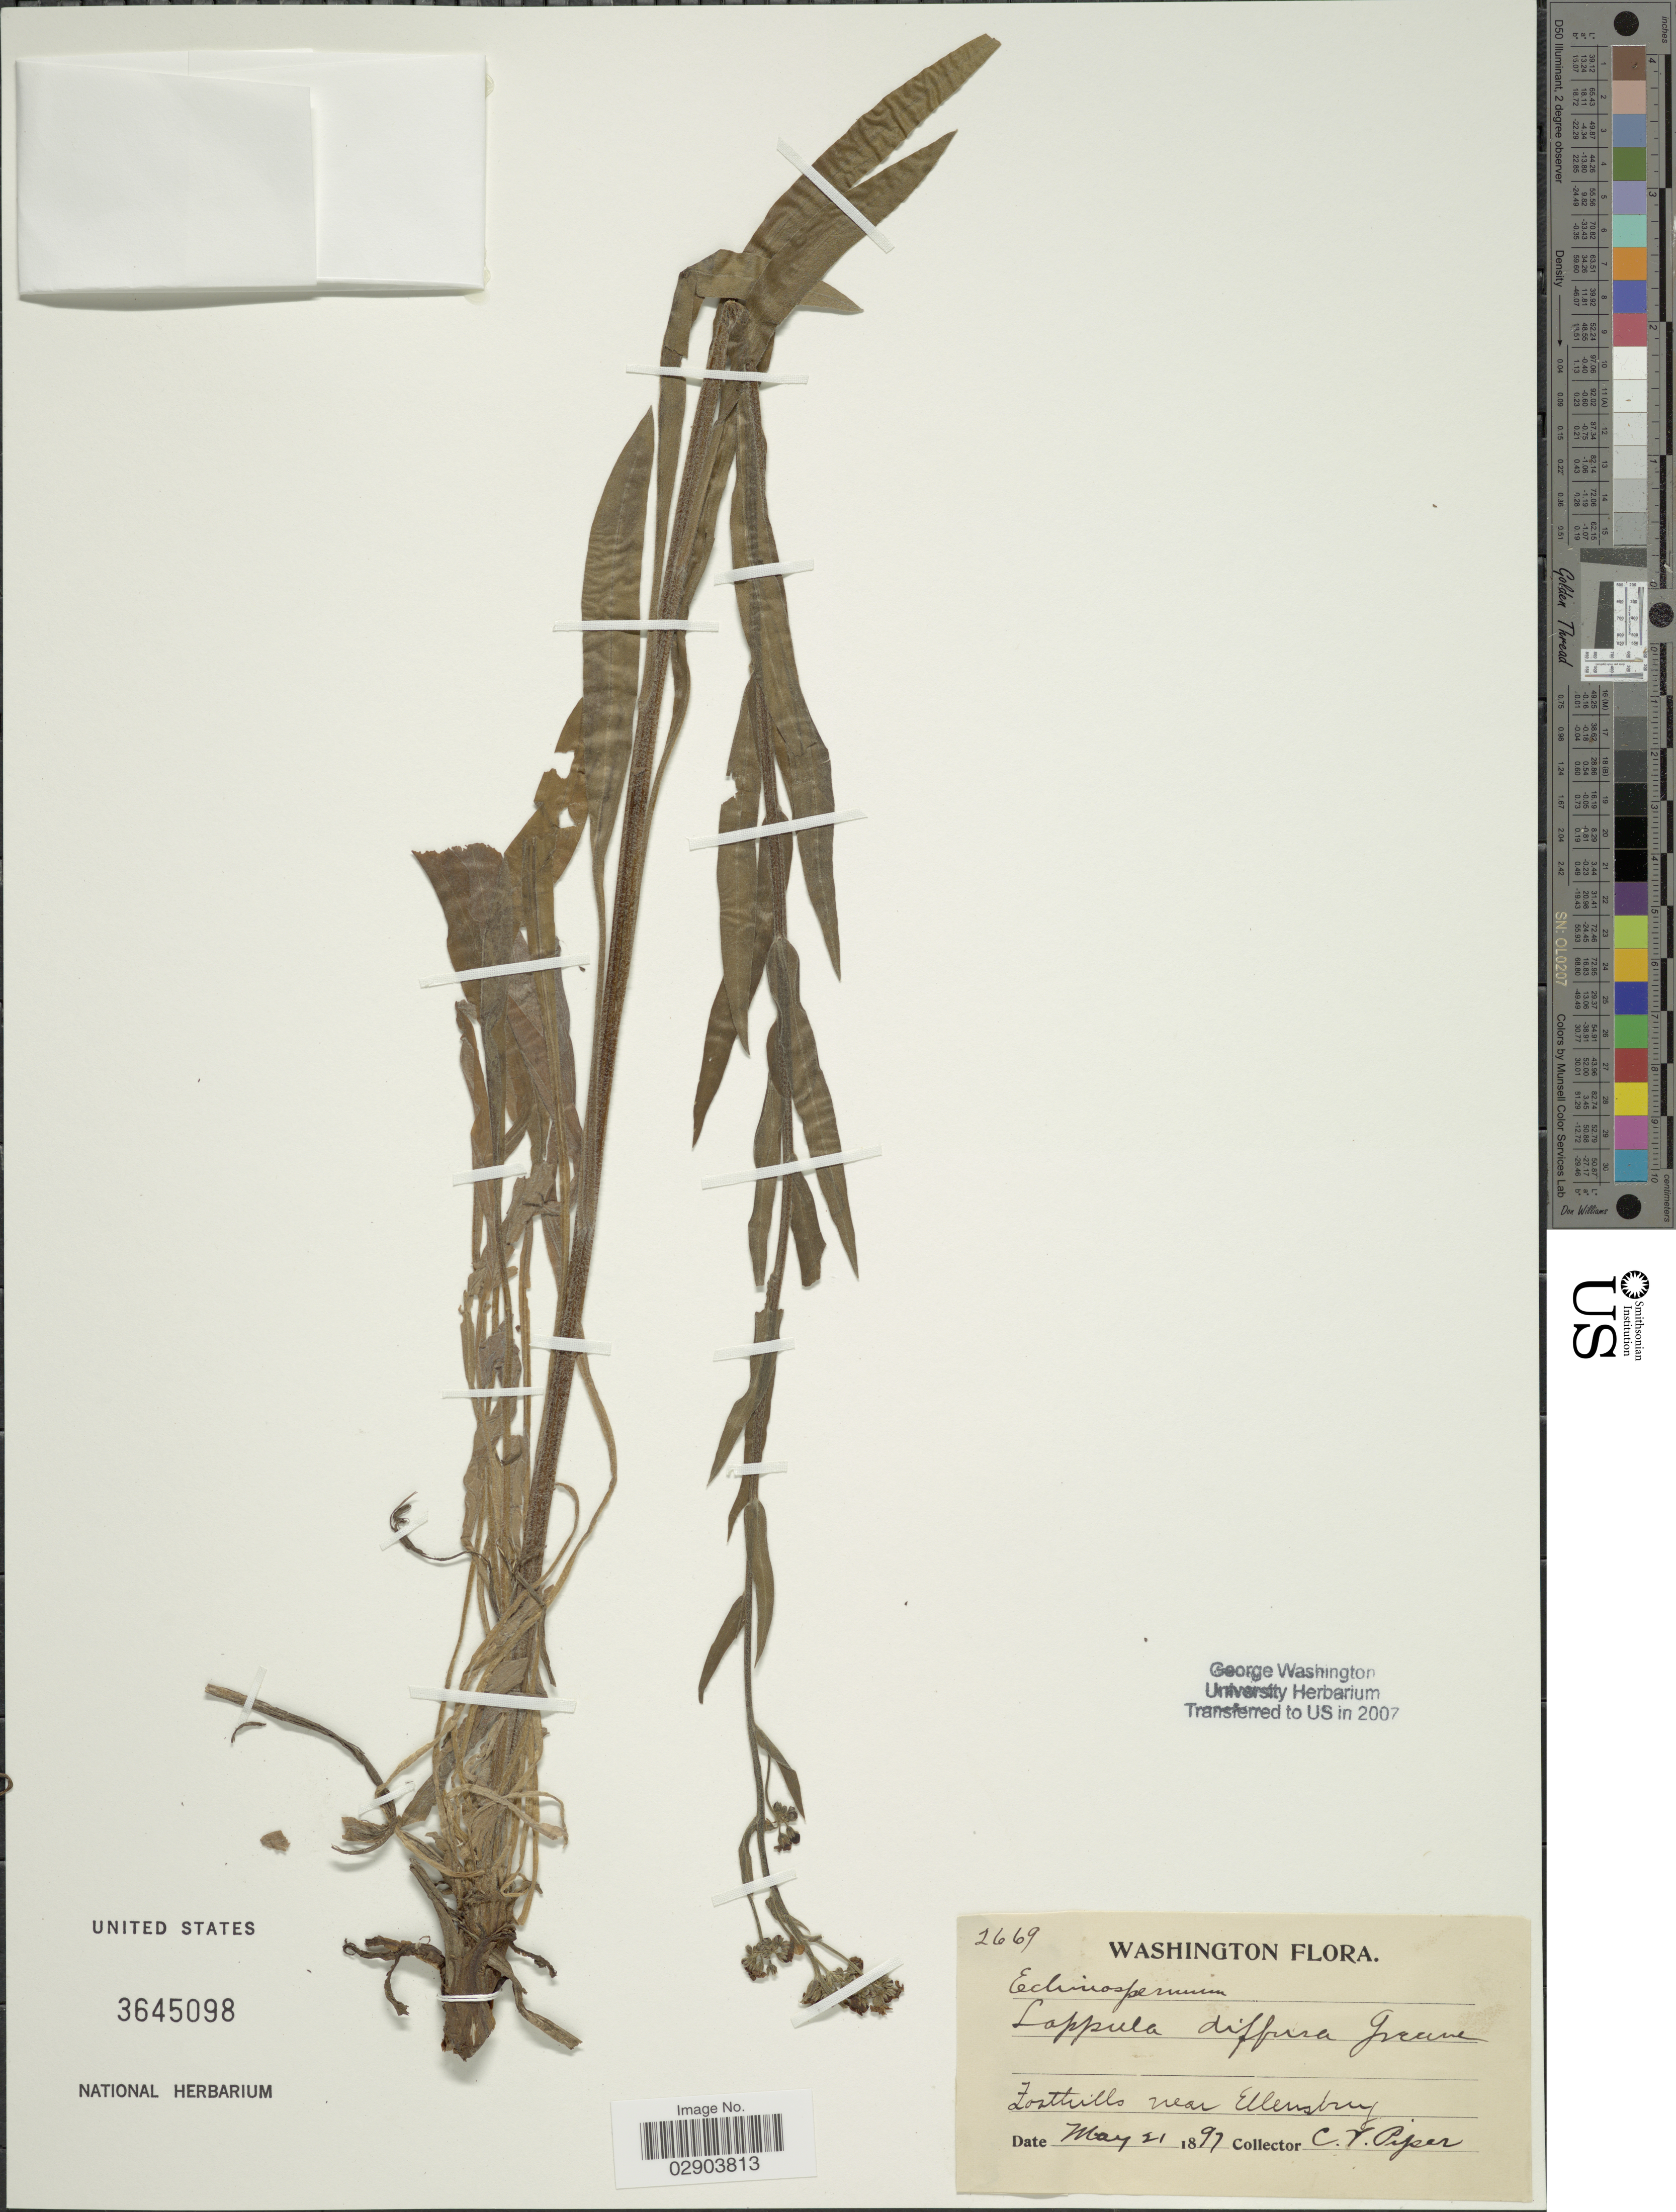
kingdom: Plantae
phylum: Tracheophyta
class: Magnoliopsida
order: Boraginales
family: Boraginaceae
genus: Hackelia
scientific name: Hackelia diffusa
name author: (Douglas ex Lehm.) I.M. Johnst.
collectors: C. V. Piper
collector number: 2669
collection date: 1897-05-21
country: United States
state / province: Washington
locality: Foothills near Ellensbury.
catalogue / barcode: US 3645098